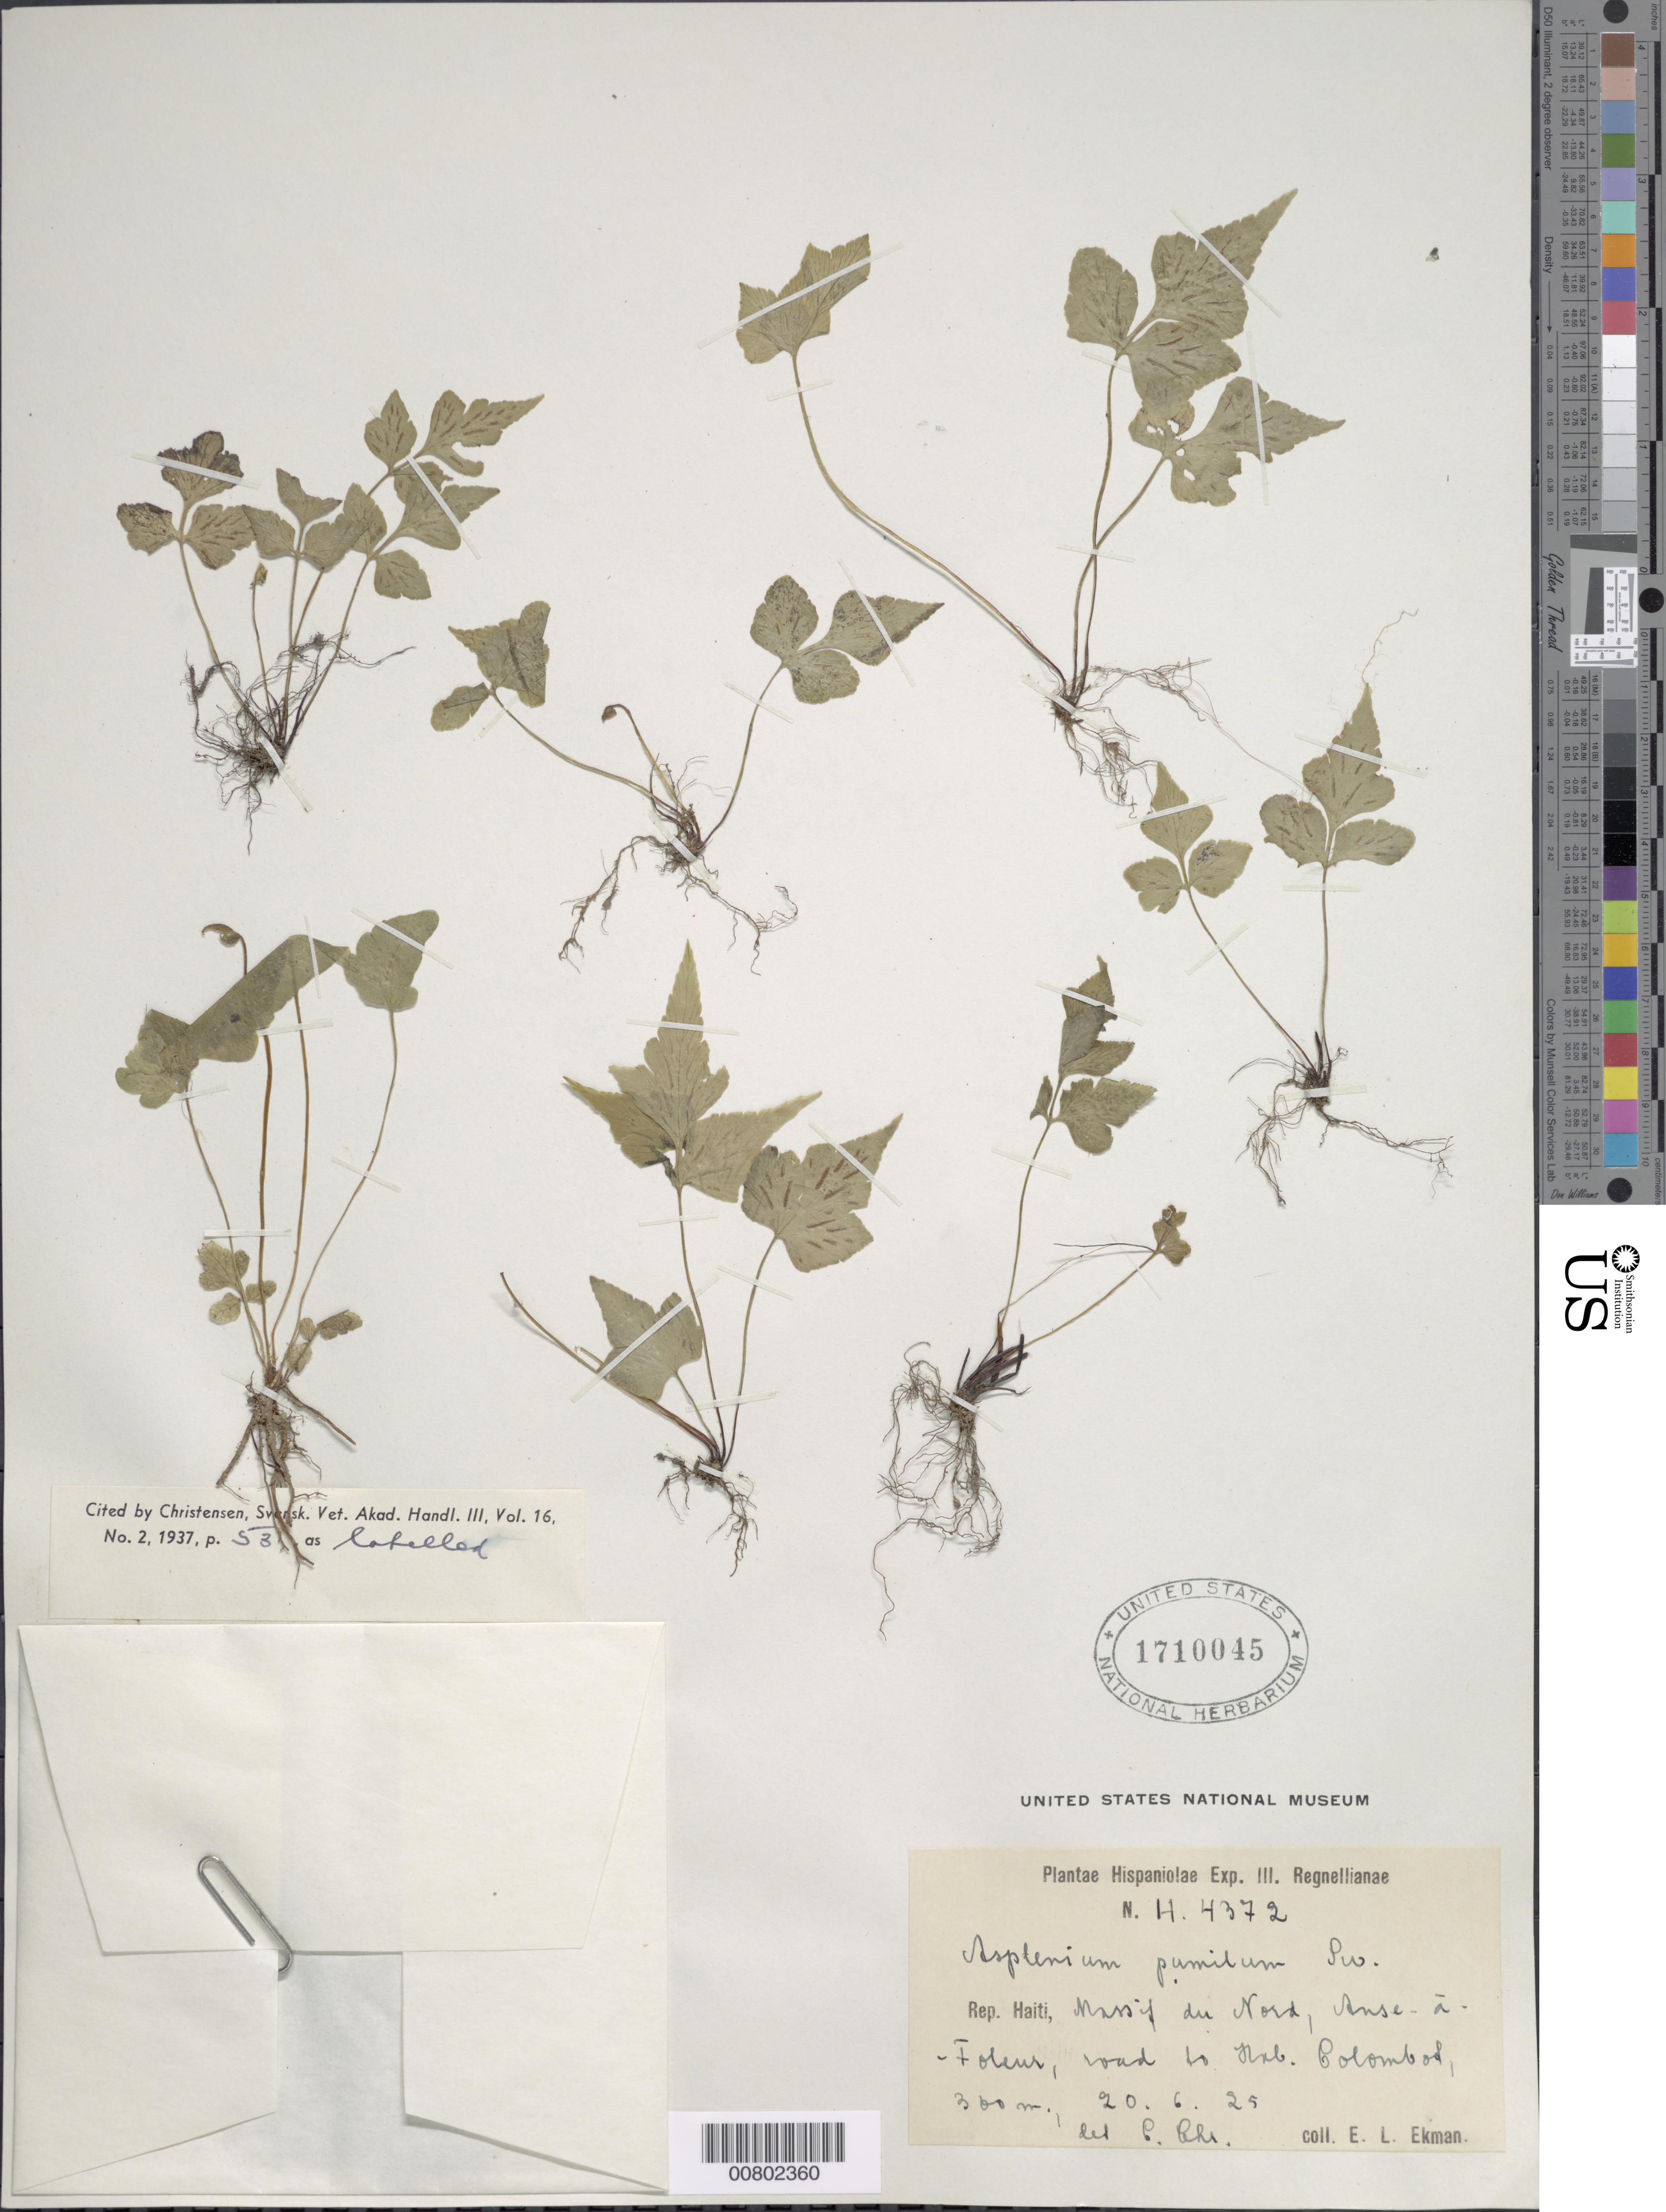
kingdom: Plantae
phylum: Tracheophyta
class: Polypodiopsida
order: Polypodiales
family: Aspleniaceae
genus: Asplenium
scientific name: Asplenium pumilum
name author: Sw.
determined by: Christensen, C. F. A.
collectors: E. L. Ekman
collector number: H 4372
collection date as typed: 20 Jun 1929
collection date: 1929-06-20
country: Haiti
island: Hispaniola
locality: Massif du Nord, Anse-à-Foleur, road to Hab. Colombos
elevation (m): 300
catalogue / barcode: US 1710045